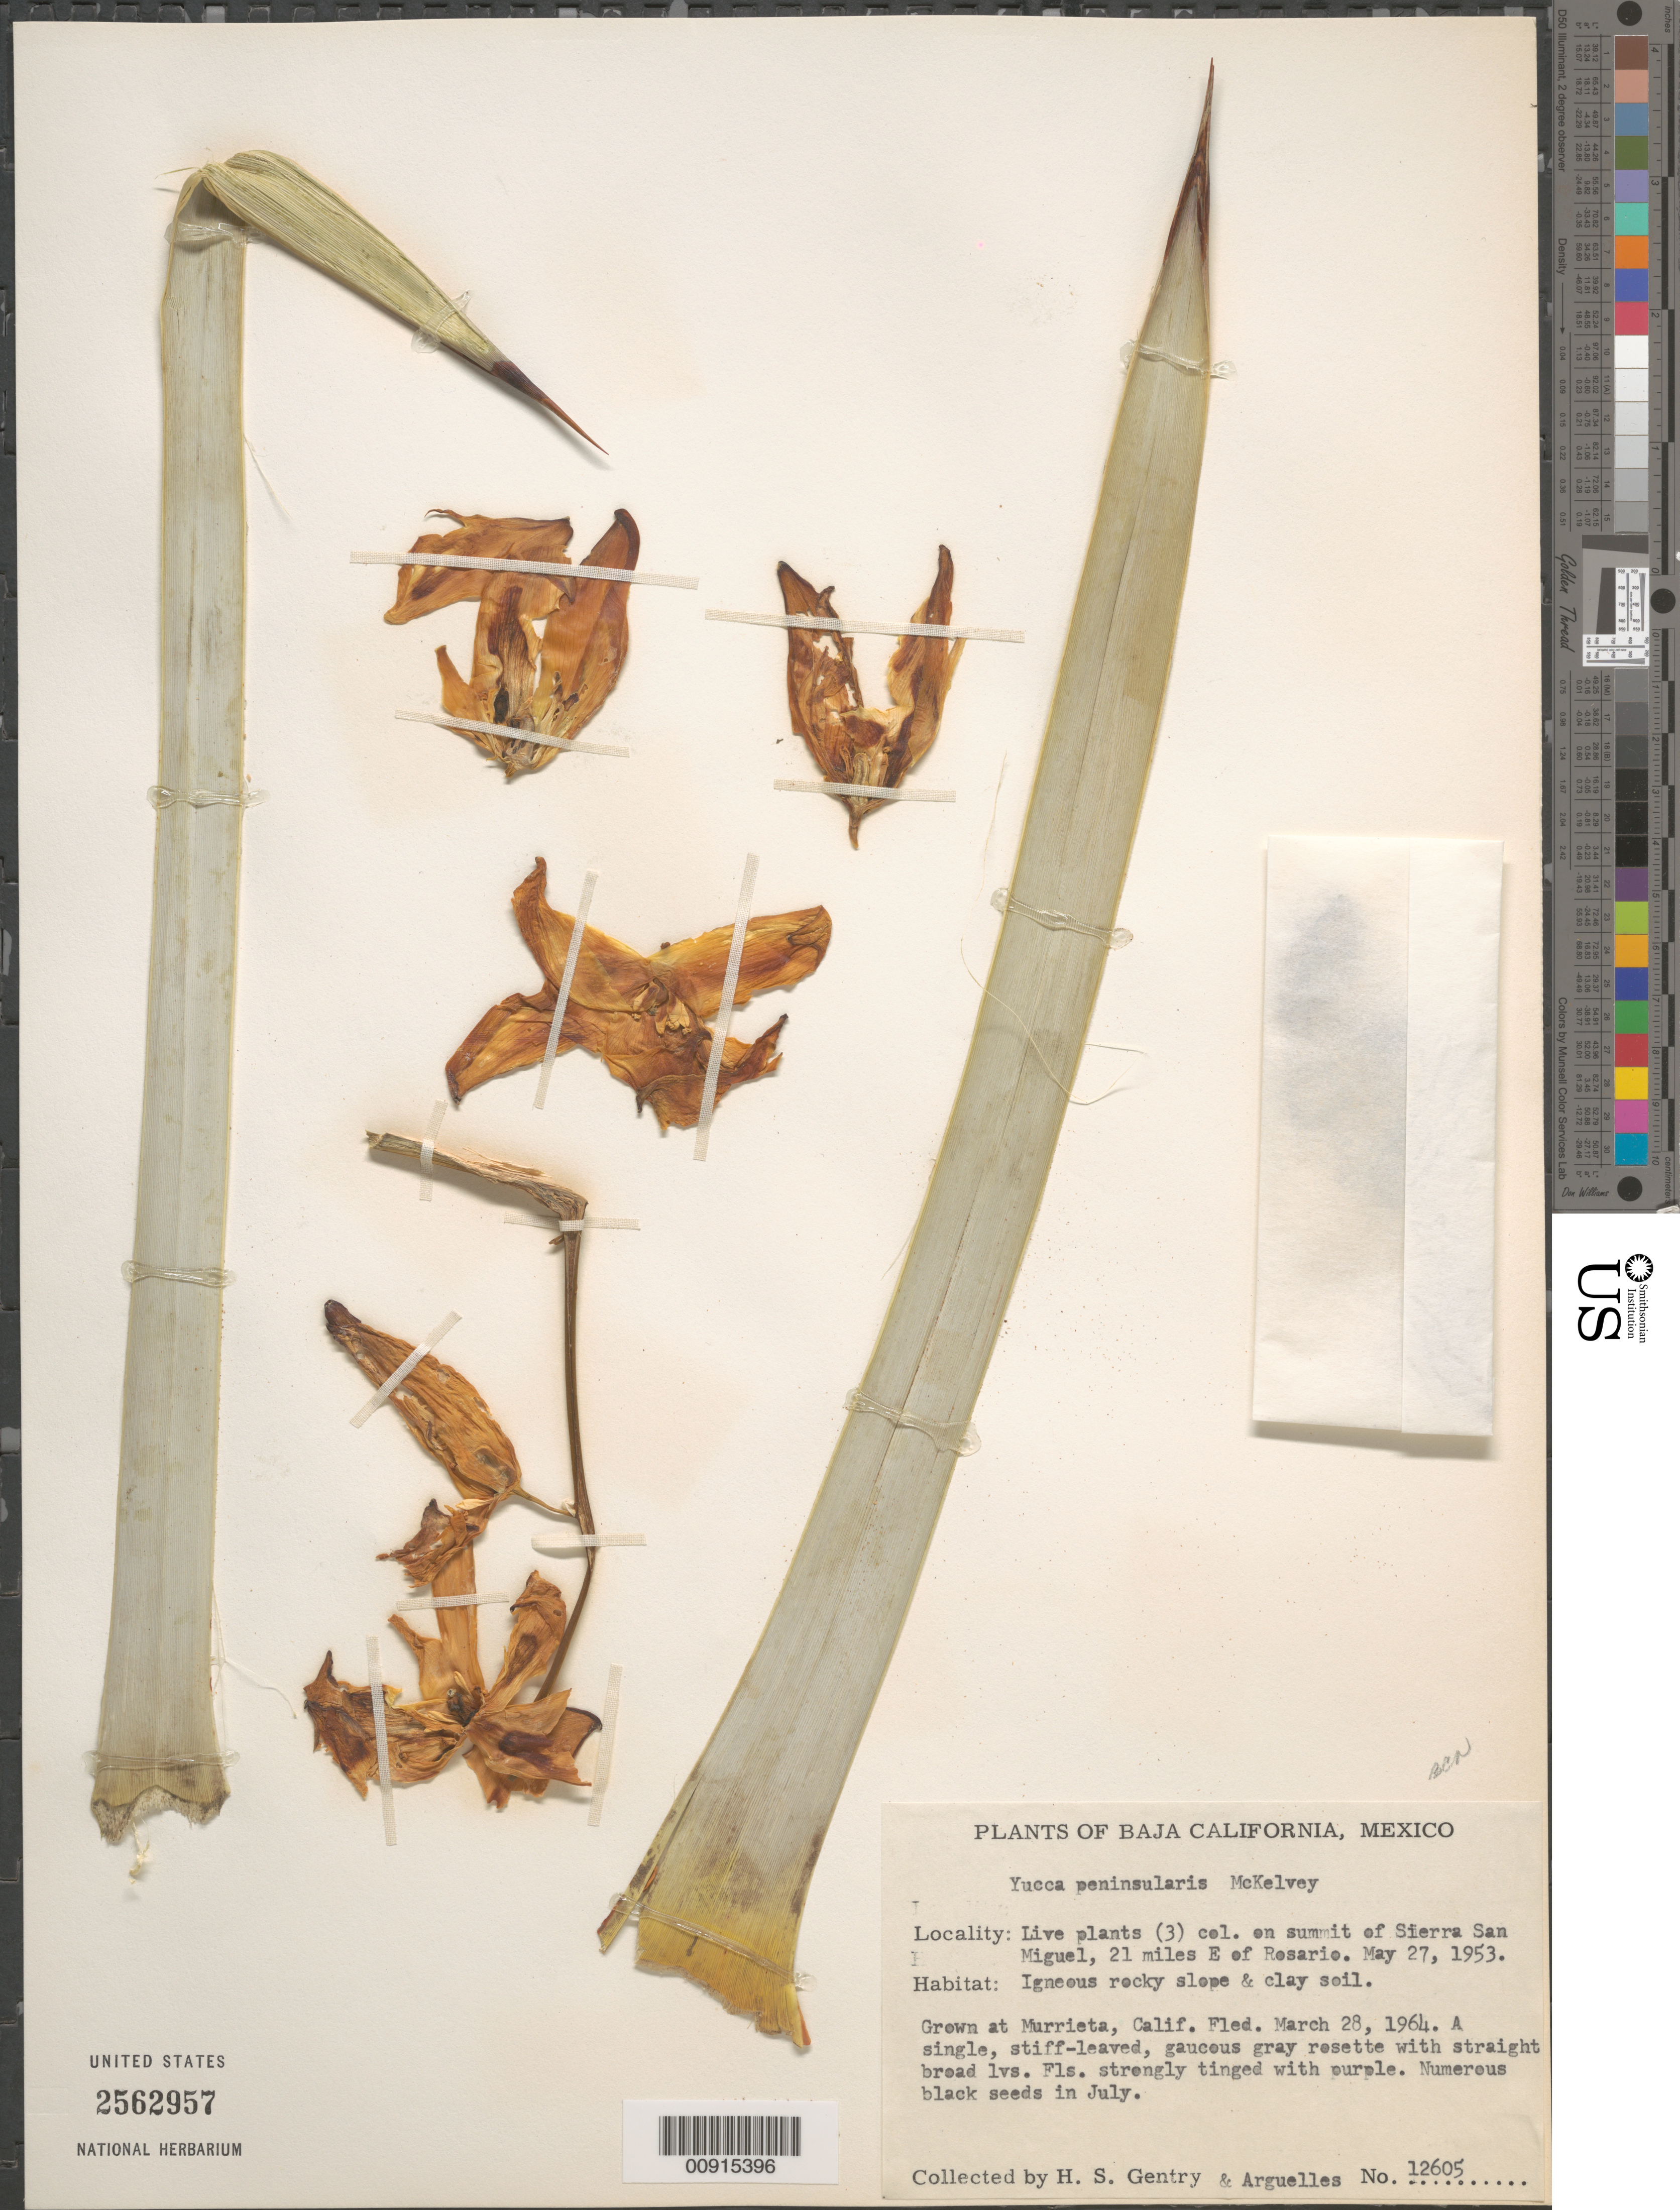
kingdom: Plantae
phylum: Tracheophyta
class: Liliopsida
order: Asparagales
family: Asparagaceae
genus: Yucca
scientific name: Yucca peninsularis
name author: McKelvey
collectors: H. S. Gentry & Arguelles, --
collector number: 12605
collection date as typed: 28 Mar 1964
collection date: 1964-03-28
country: Mexico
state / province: Baja California Norte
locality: On summit of Sierra San Miguel, 21 miles E of Rosario. Baja California.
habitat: Igneous rocky slope & clay soil.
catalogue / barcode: US 2562957